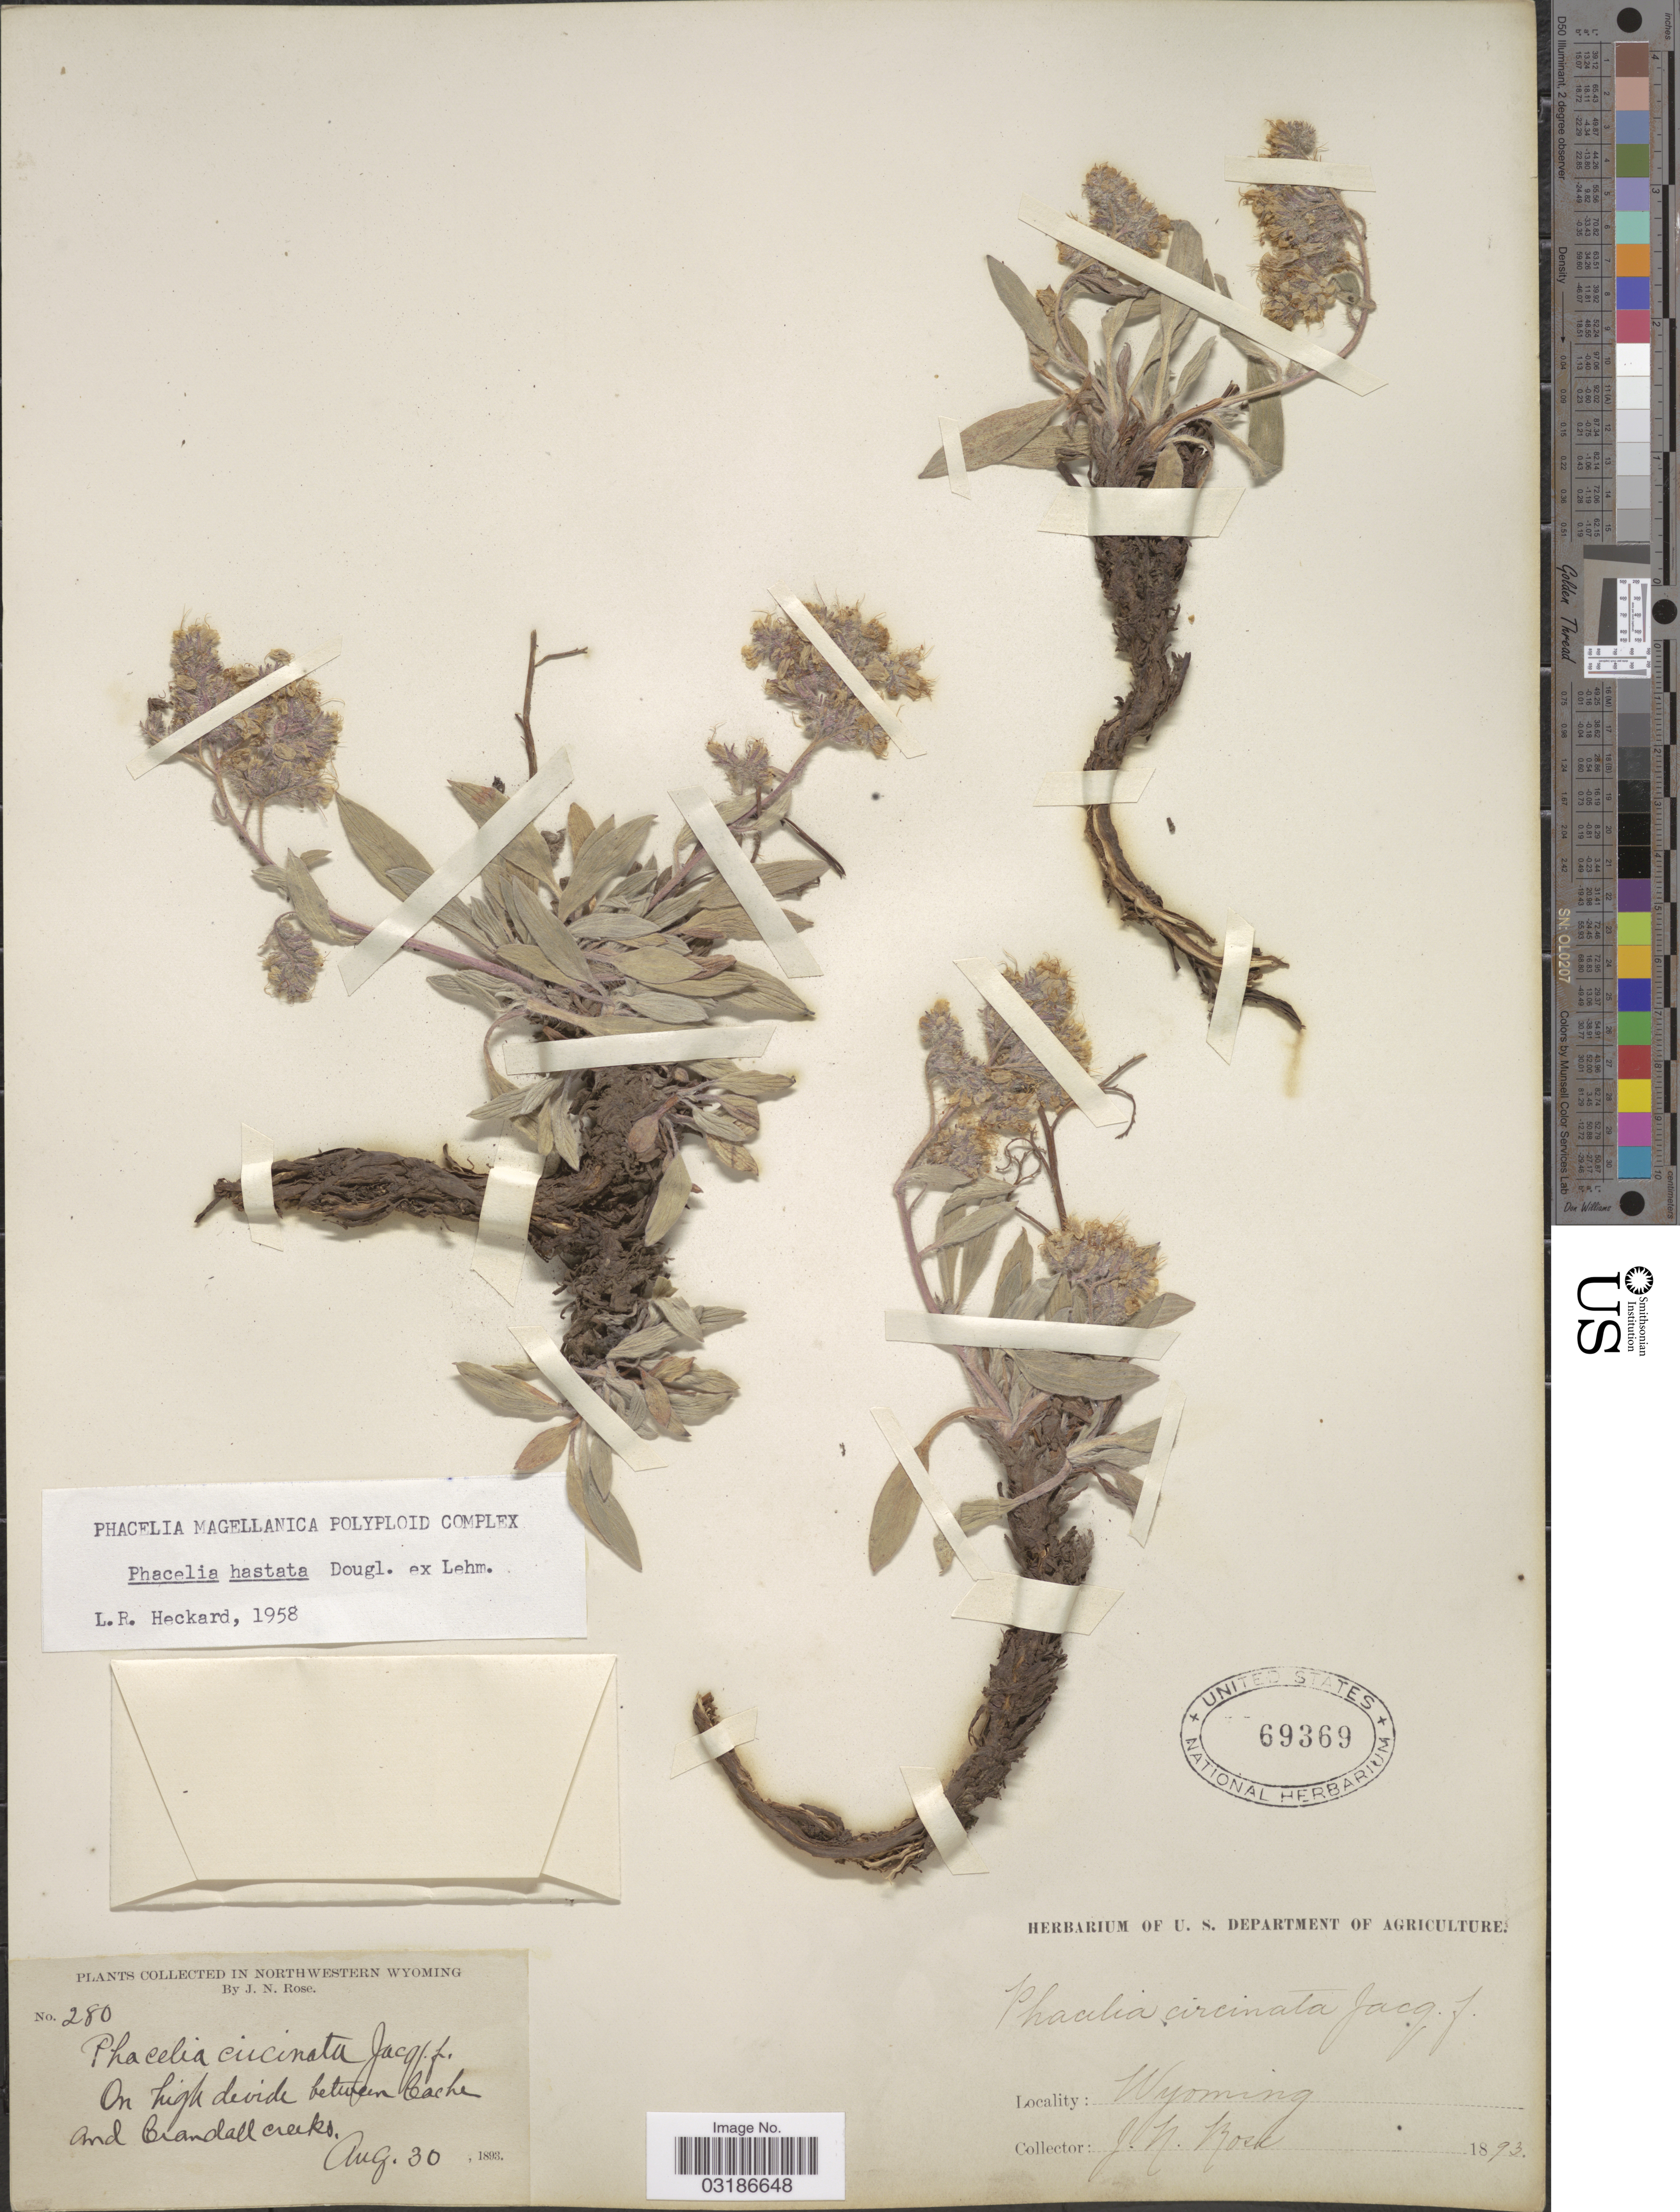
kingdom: Plantae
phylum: Tracheophyta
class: Magnoliopsida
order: Boraginales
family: Hydrophyllaceae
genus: Phacelia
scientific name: Phacelia hastata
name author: Douglas ex Lehm.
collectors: J. N. Rose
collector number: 280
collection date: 1893-08-30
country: United States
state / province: Wyoming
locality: Northwestern Wyoming, on high devide between Cache and Crandall creeks.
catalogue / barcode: US 69369